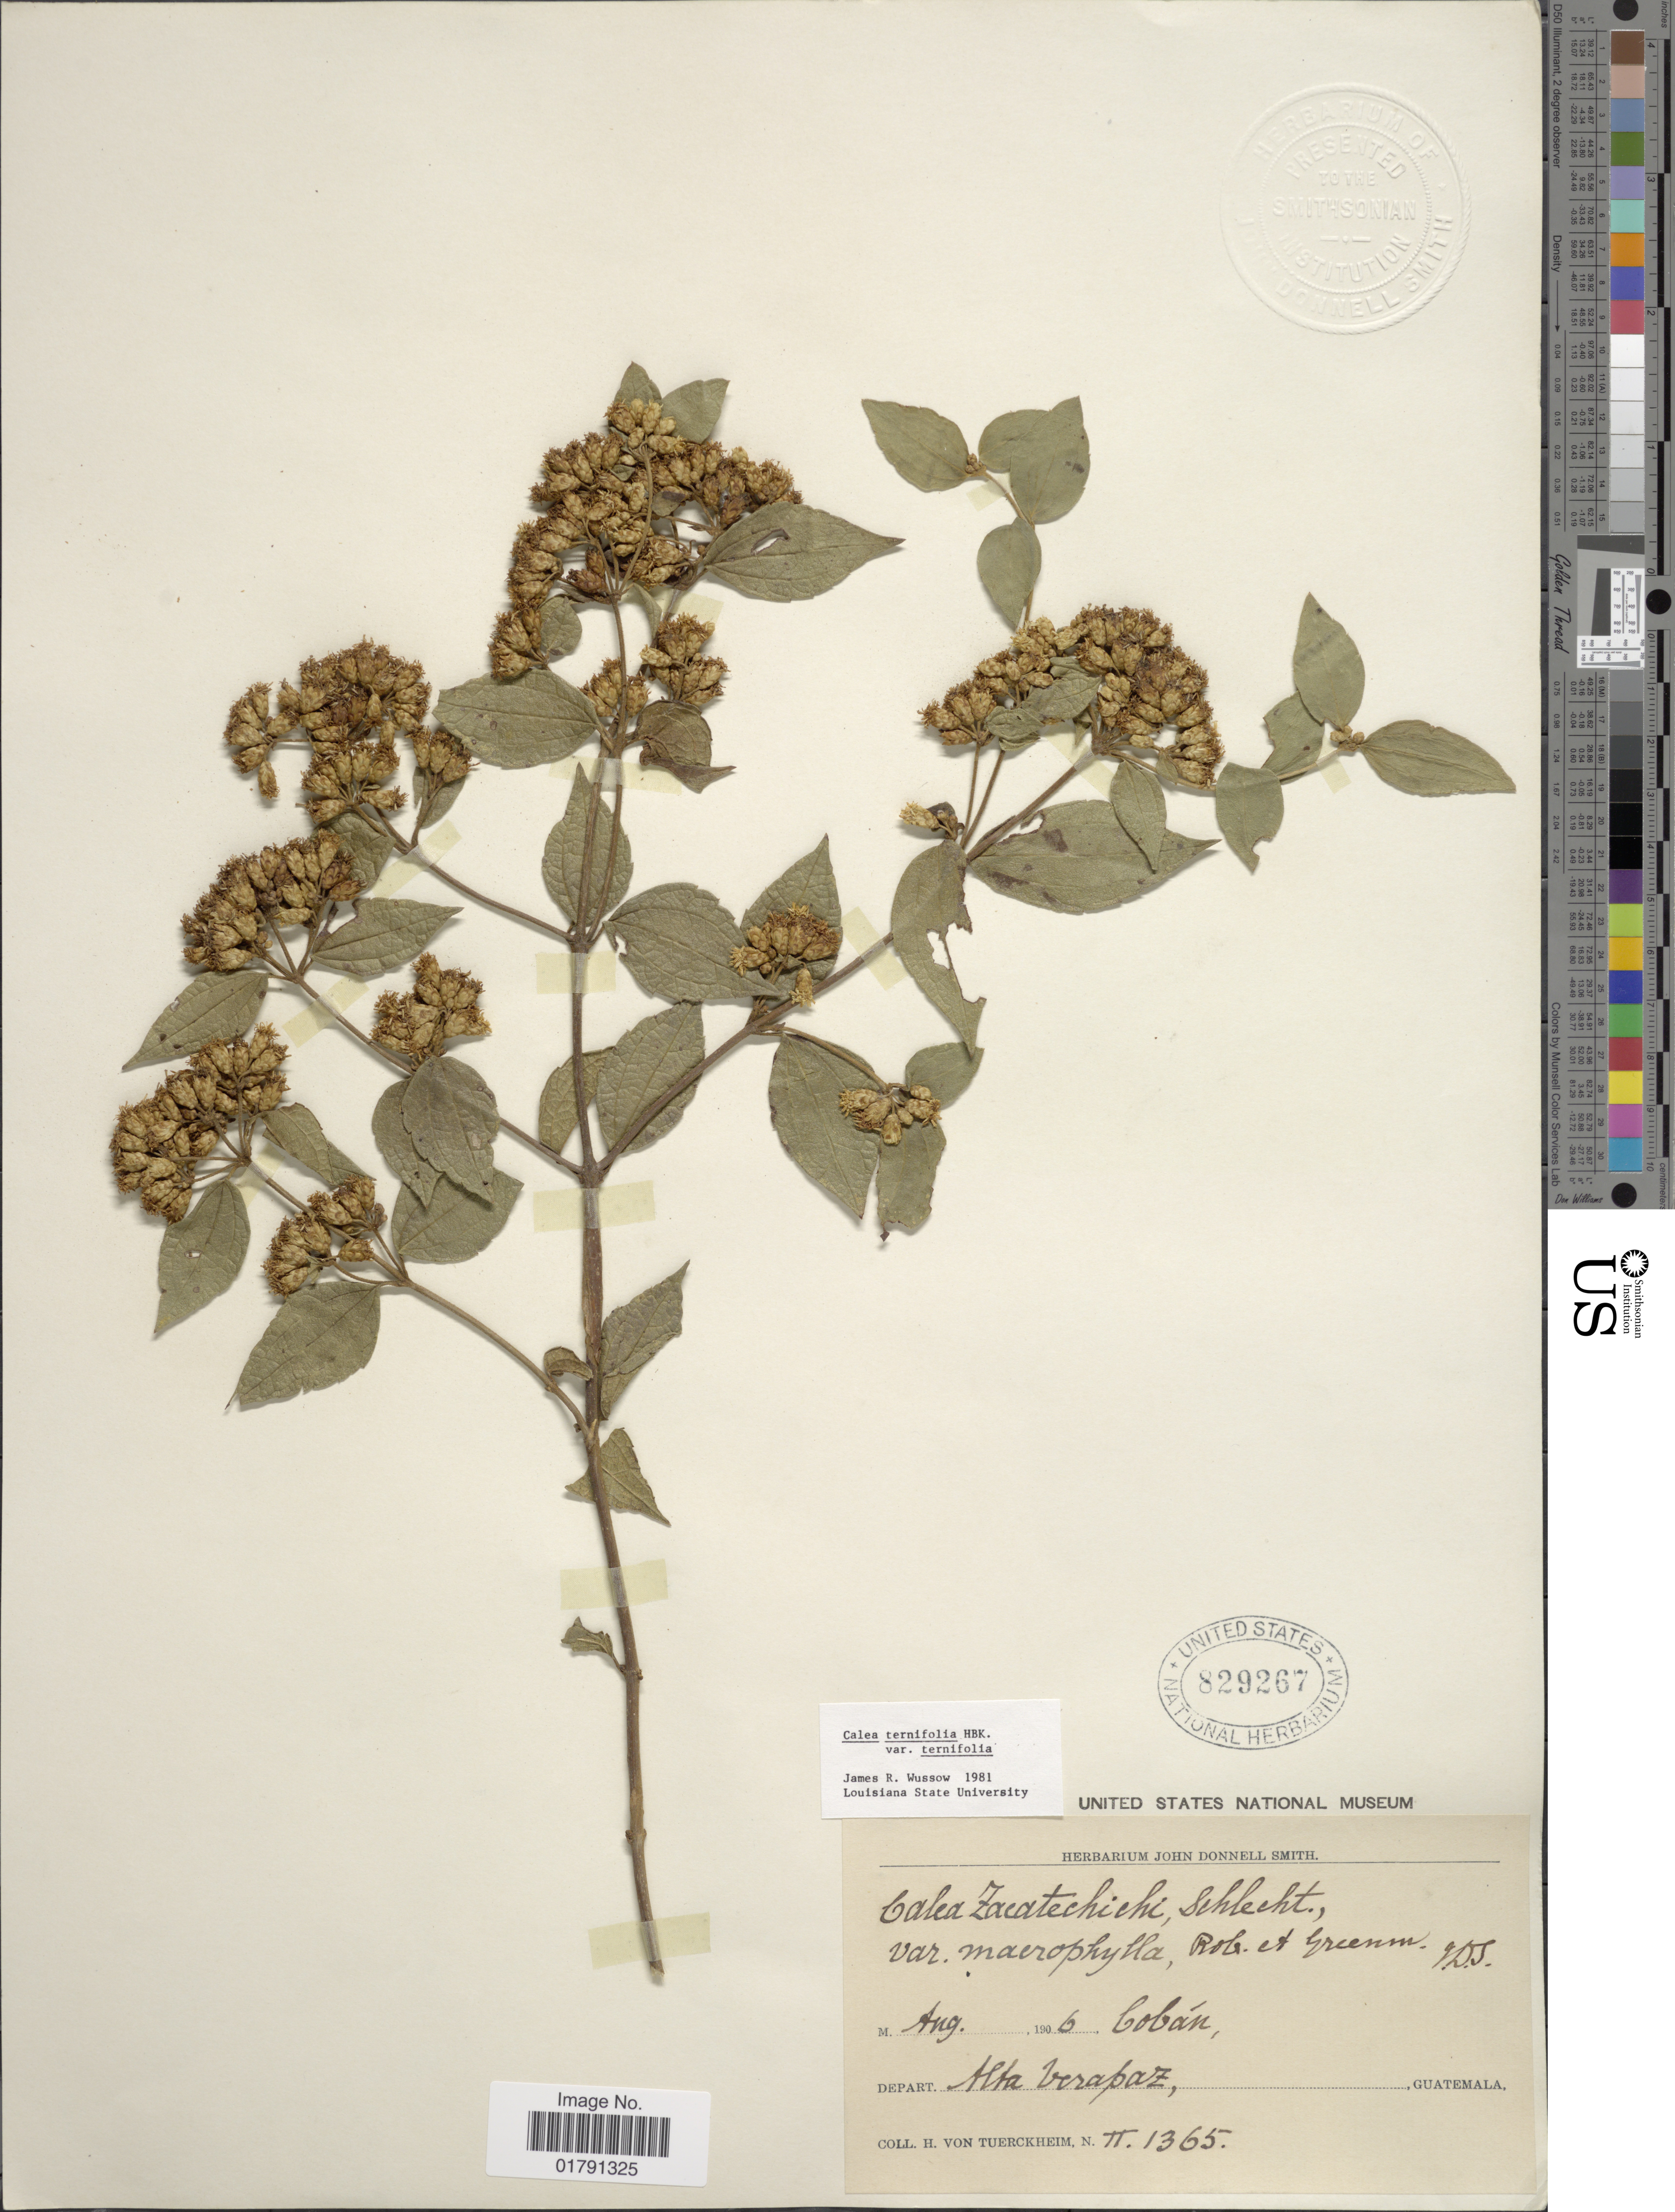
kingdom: Plantae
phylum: Tracheophyta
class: Magnoliopsida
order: Asterales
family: Asteraceae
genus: Calea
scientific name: Calea ternifolia var. ternifolia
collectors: H. von Türckheim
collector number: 2/1365*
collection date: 1906-08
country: Guatemala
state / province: Alta Verapaz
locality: Coban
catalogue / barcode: US 829267